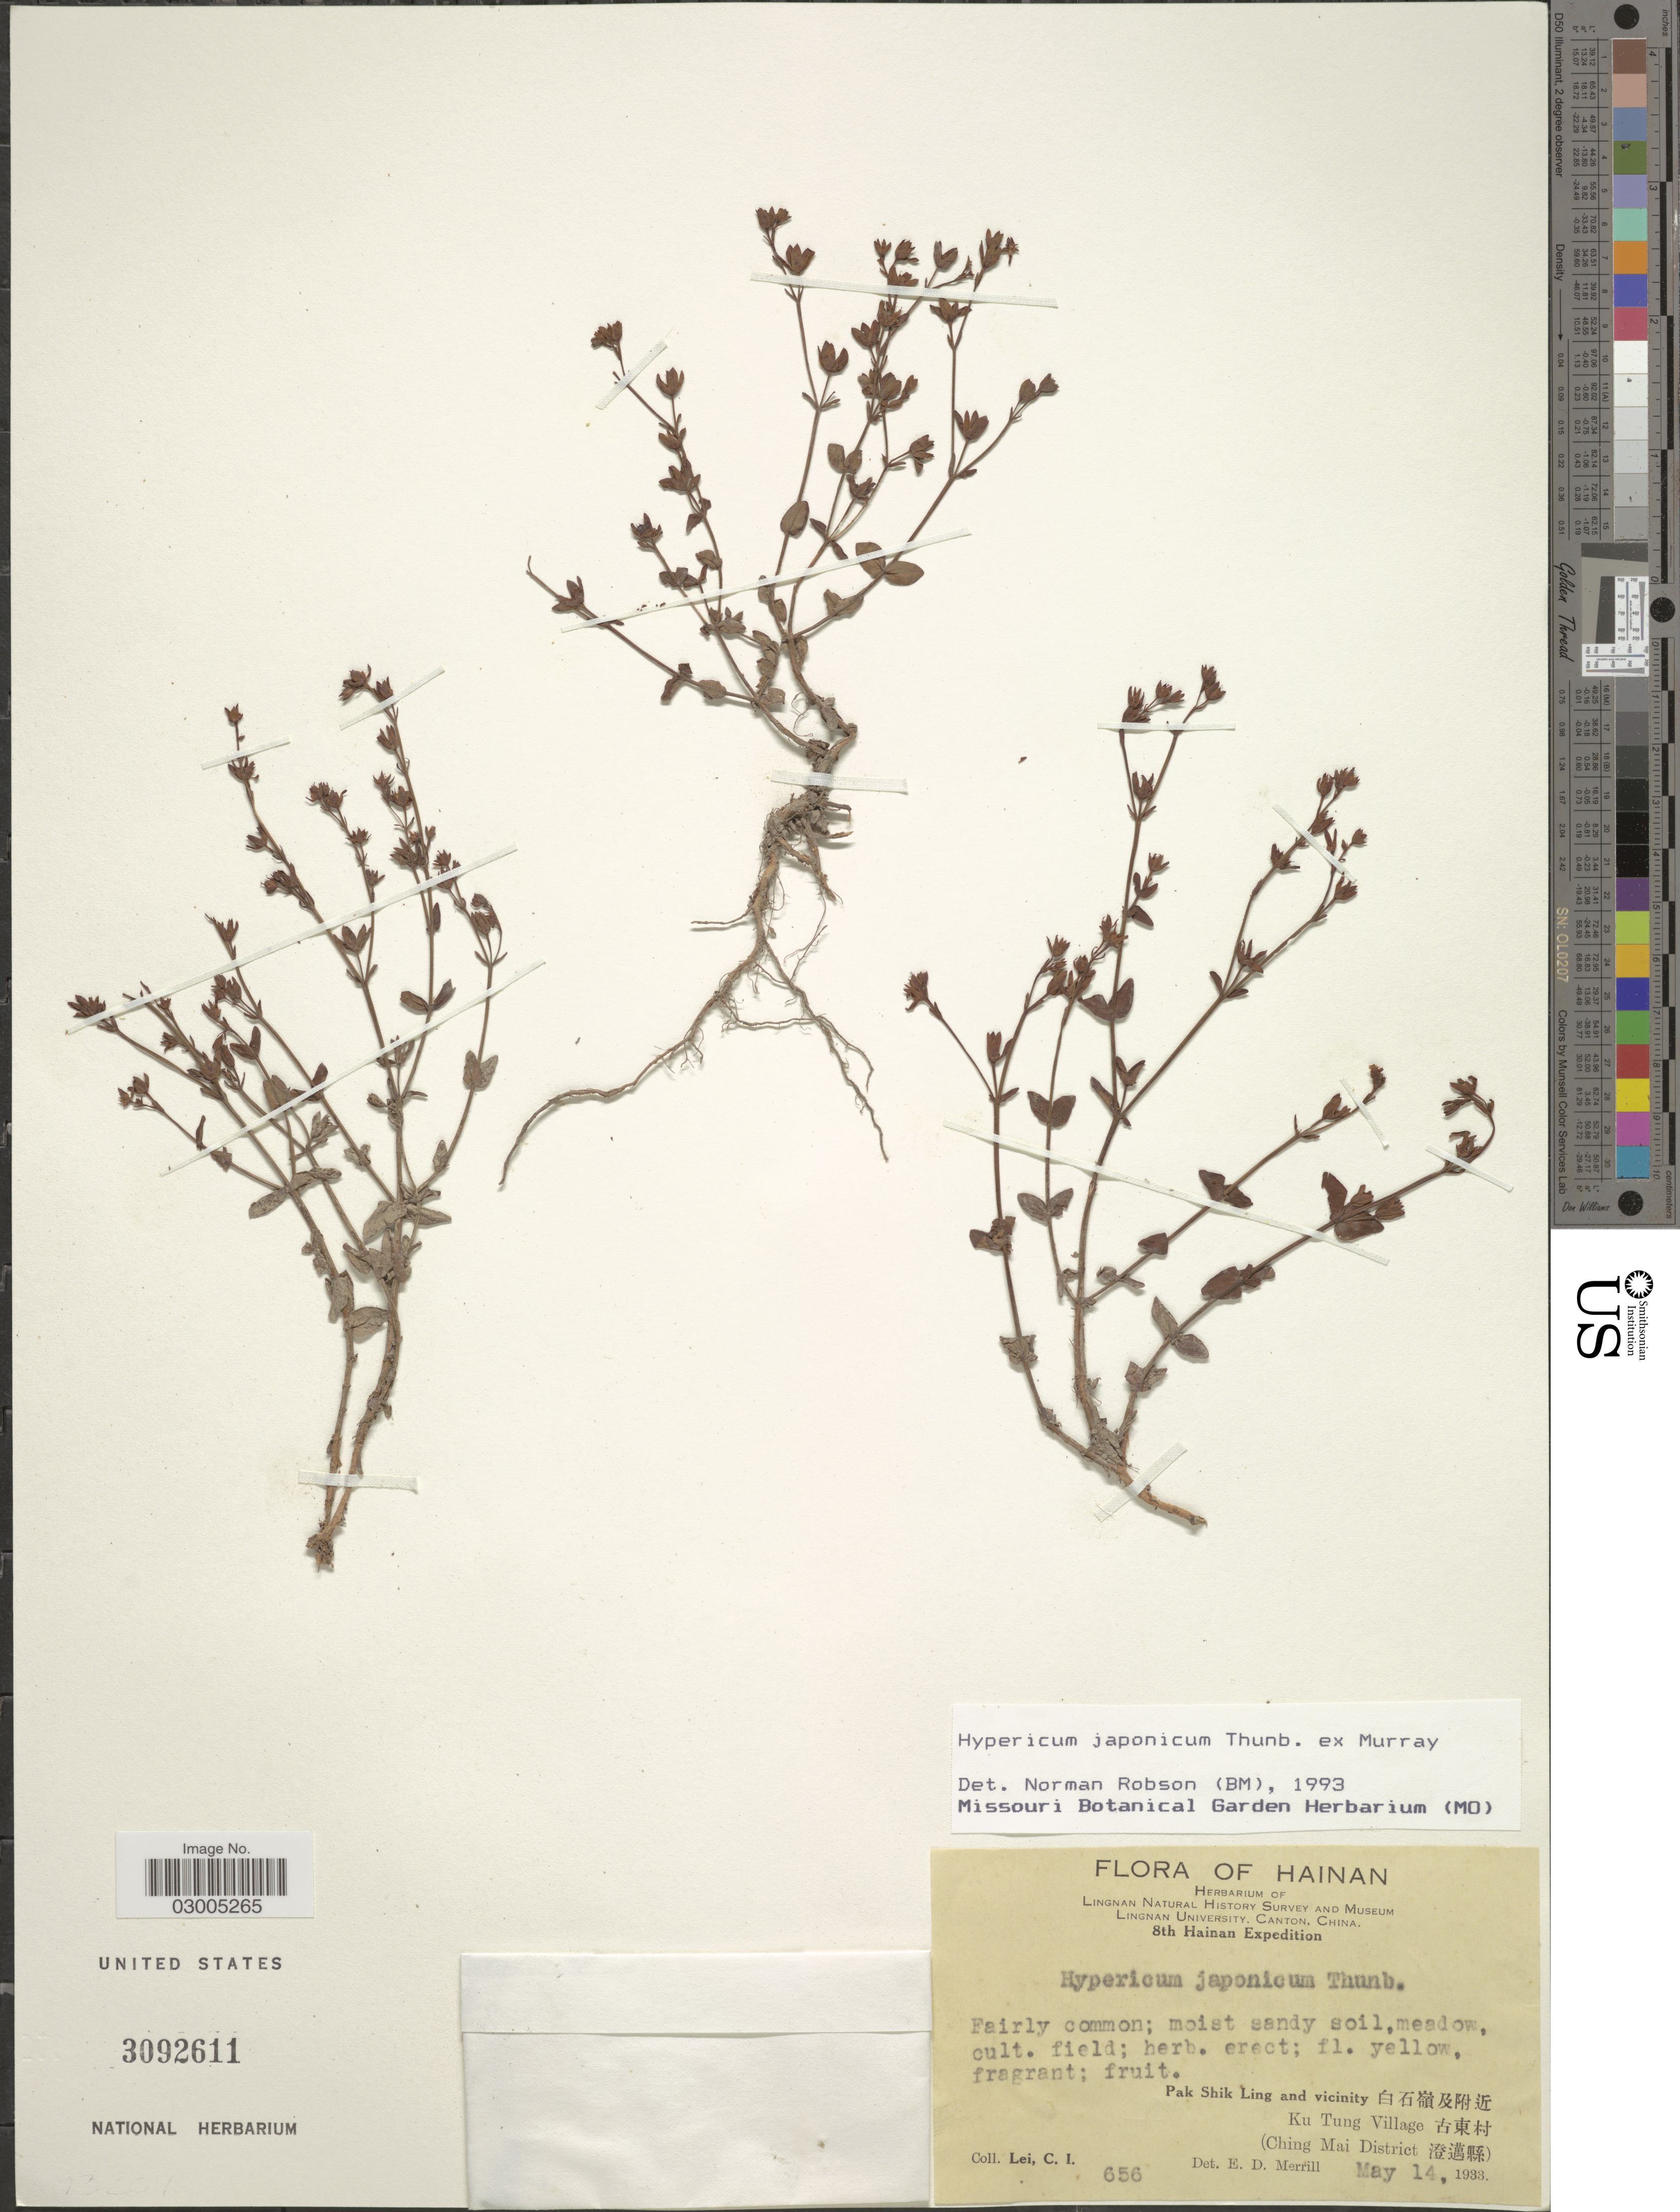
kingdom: Plantae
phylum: Tracheophyta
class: Magnoliopsida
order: Malpighiales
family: Hypericaceae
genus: Hypericum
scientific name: Hypericum japonicum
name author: Thunb.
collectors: C. I. Lei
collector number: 656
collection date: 1933-05-14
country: China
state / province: Hainan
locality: Hainan. Oak Shik Ling and vicinity. Ku Tung Village (Chin Mai District).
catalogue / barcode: US 3092611